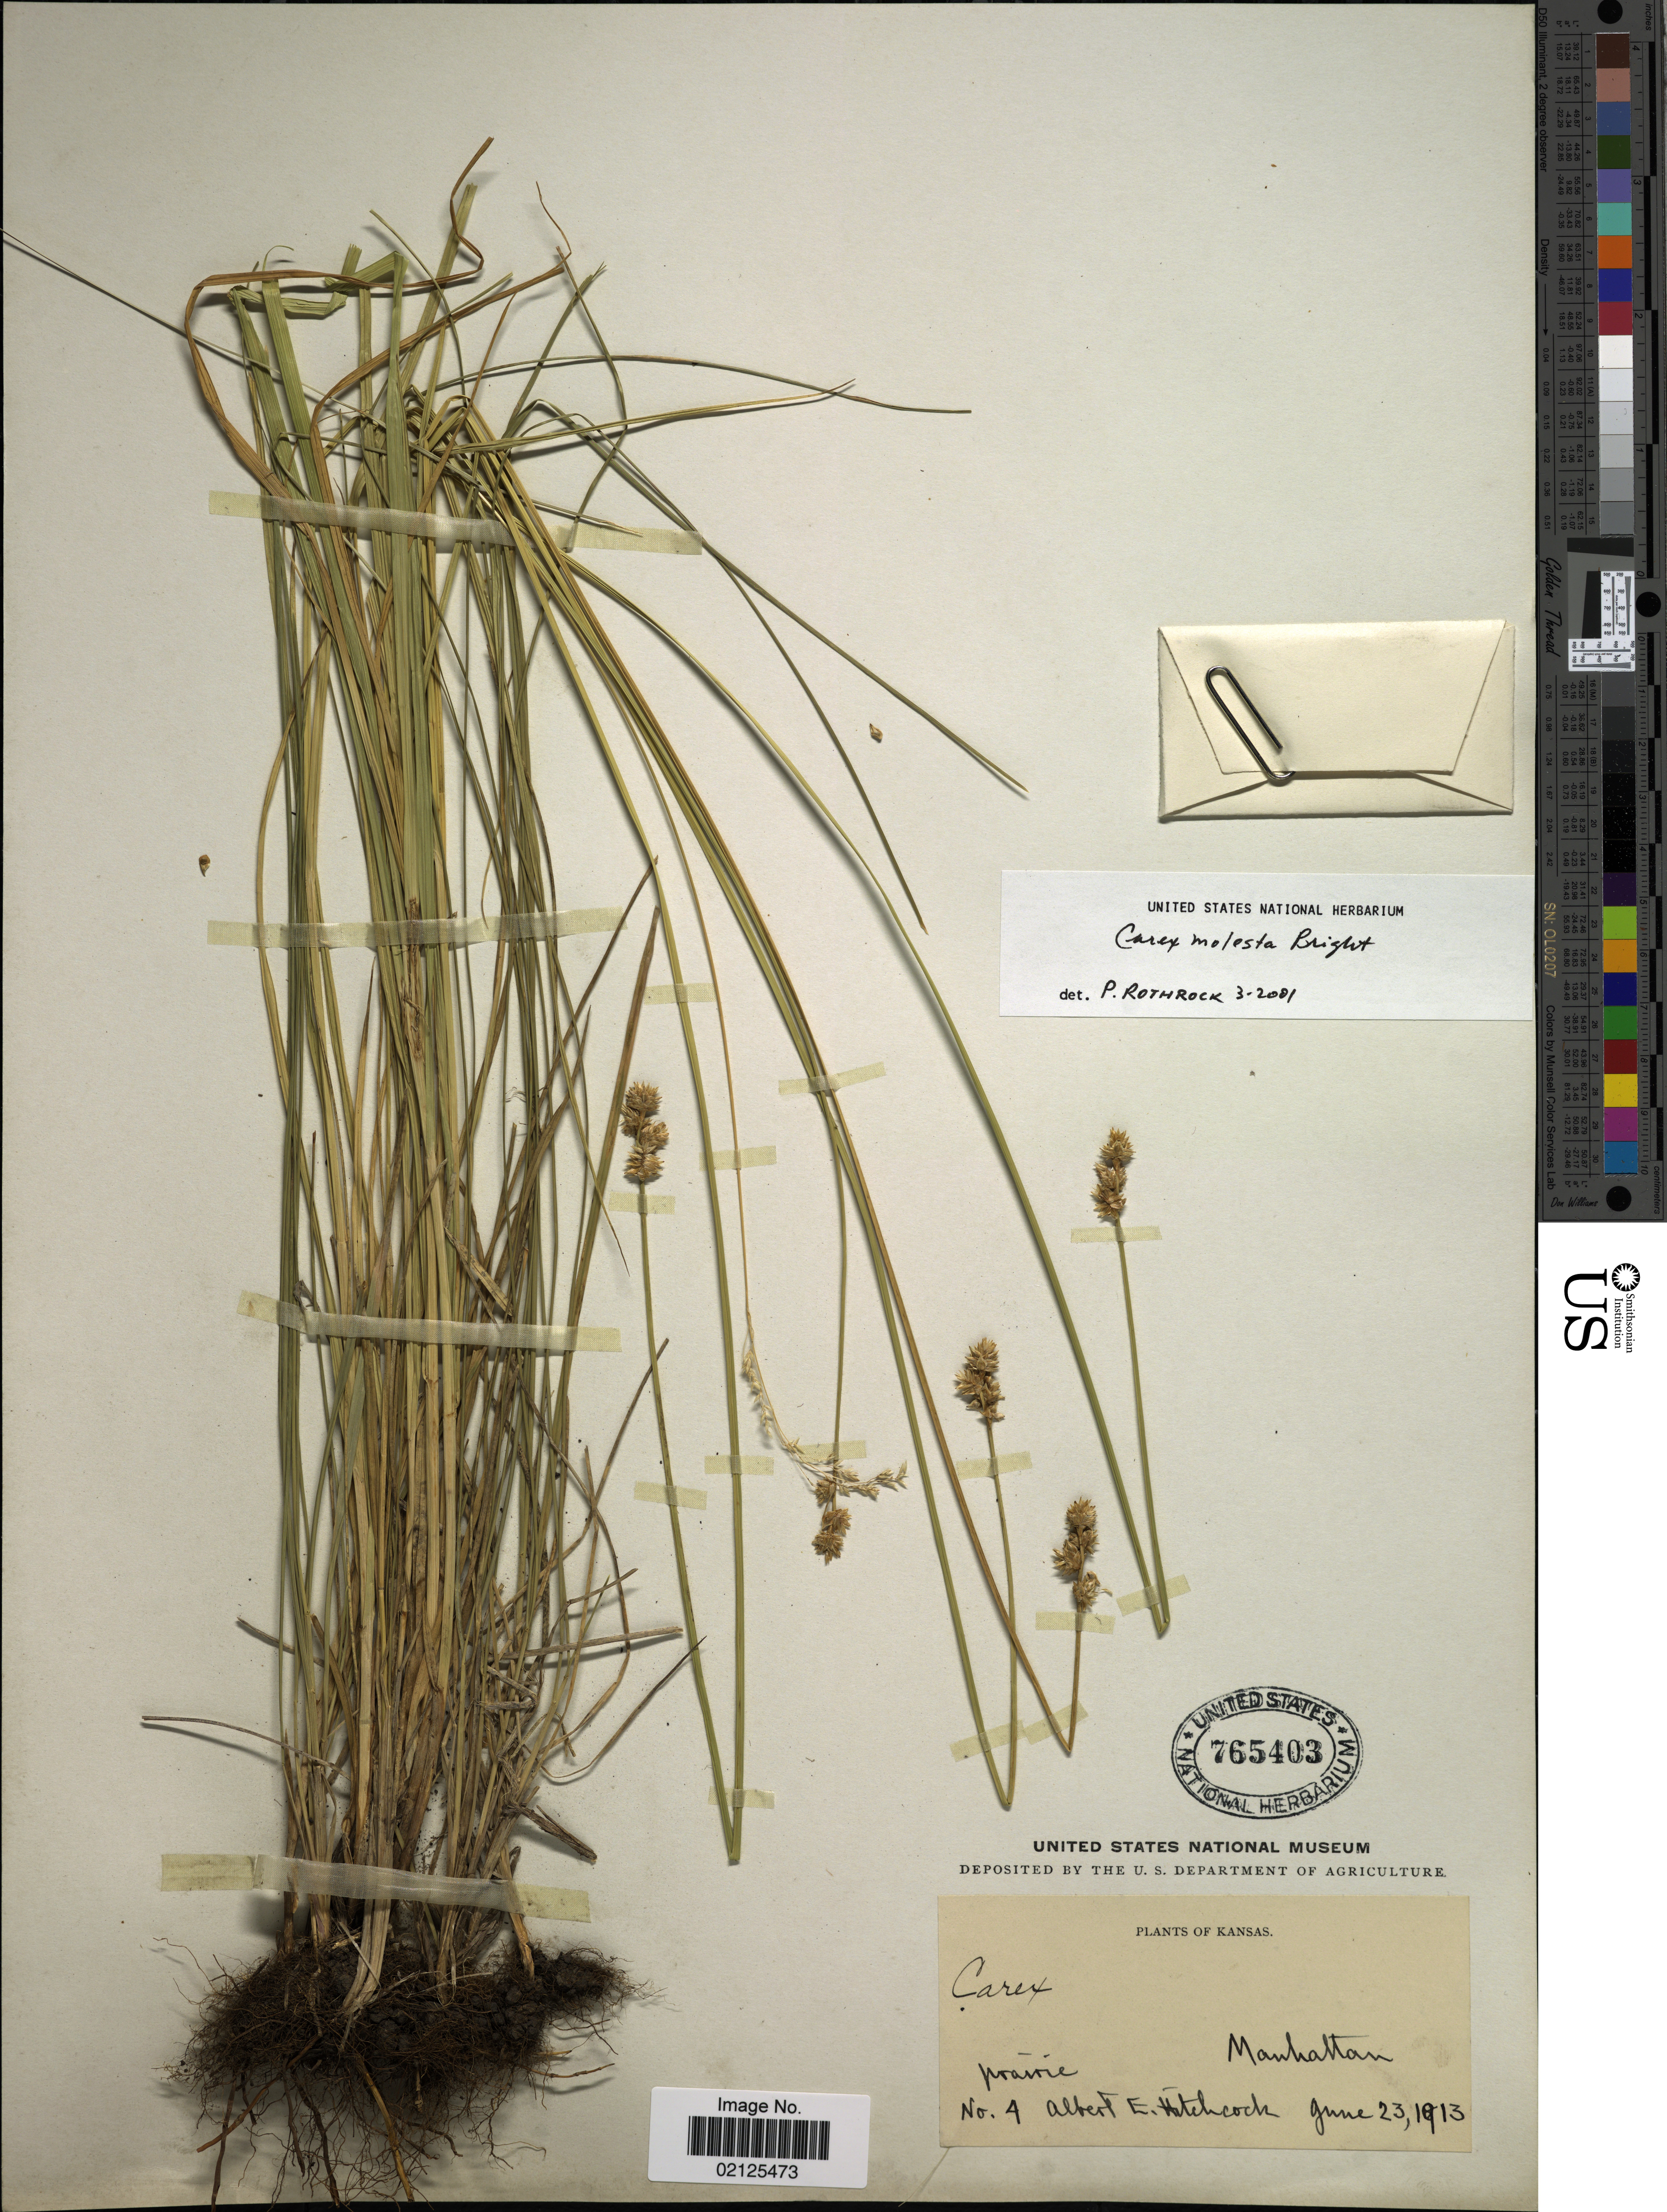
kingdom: Plantae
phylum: Tracheophyta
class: Liliopsida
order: Poales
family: Cyperaceae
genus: Carex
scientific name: Carex molesta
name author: Mack.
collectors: A. Hitchcock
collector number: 4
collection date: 1913-06-23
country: United States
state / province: Kansas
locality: Prairie, Manhattan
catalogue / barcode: US 765403